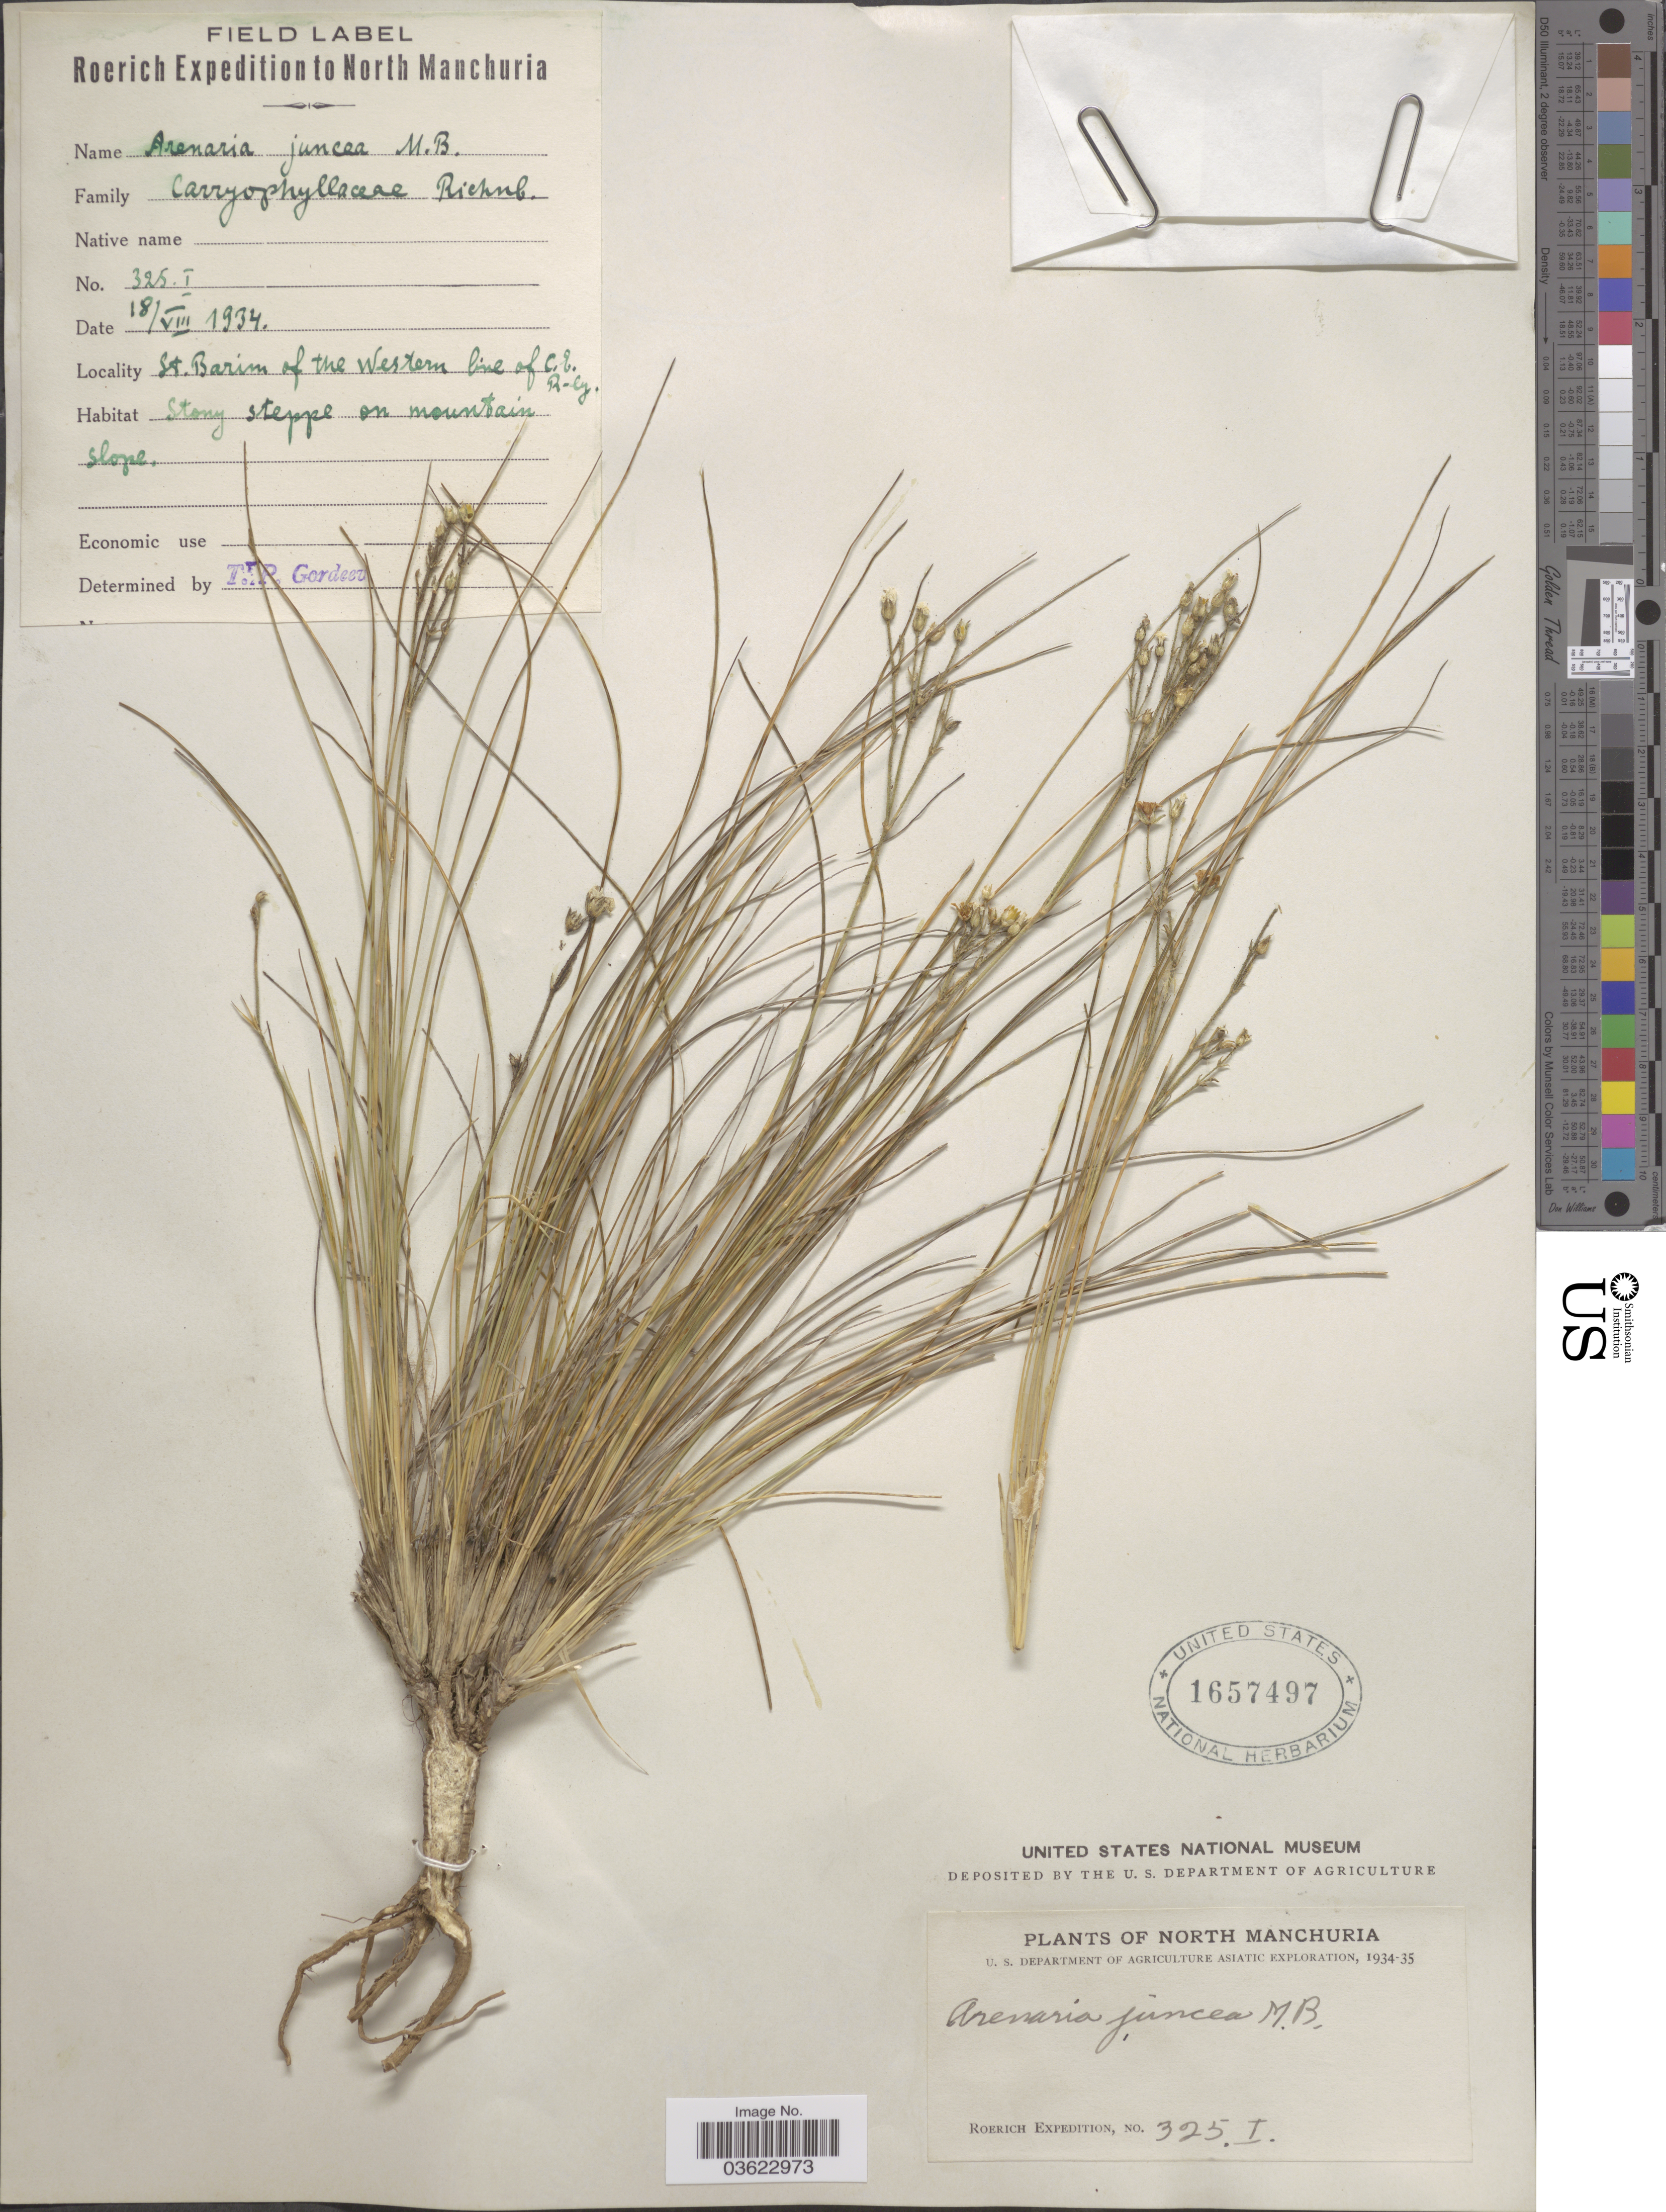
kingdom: Plantae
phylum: Tracheophyta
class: Magnoliopsida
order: Caryophyllales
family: Caryophyllaceae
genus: Eremogone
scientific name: Eremogone juncea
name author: (M. Bieb.) Fenzl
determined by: U.S. National Herbarium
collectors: Roerich Expedition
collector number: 325.I.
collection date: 1934-08-18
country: China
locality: North Manchuria. St Barim of the Western line of C.E.R.ly (Chinese Eastern Railway).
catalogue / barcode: US 1657497